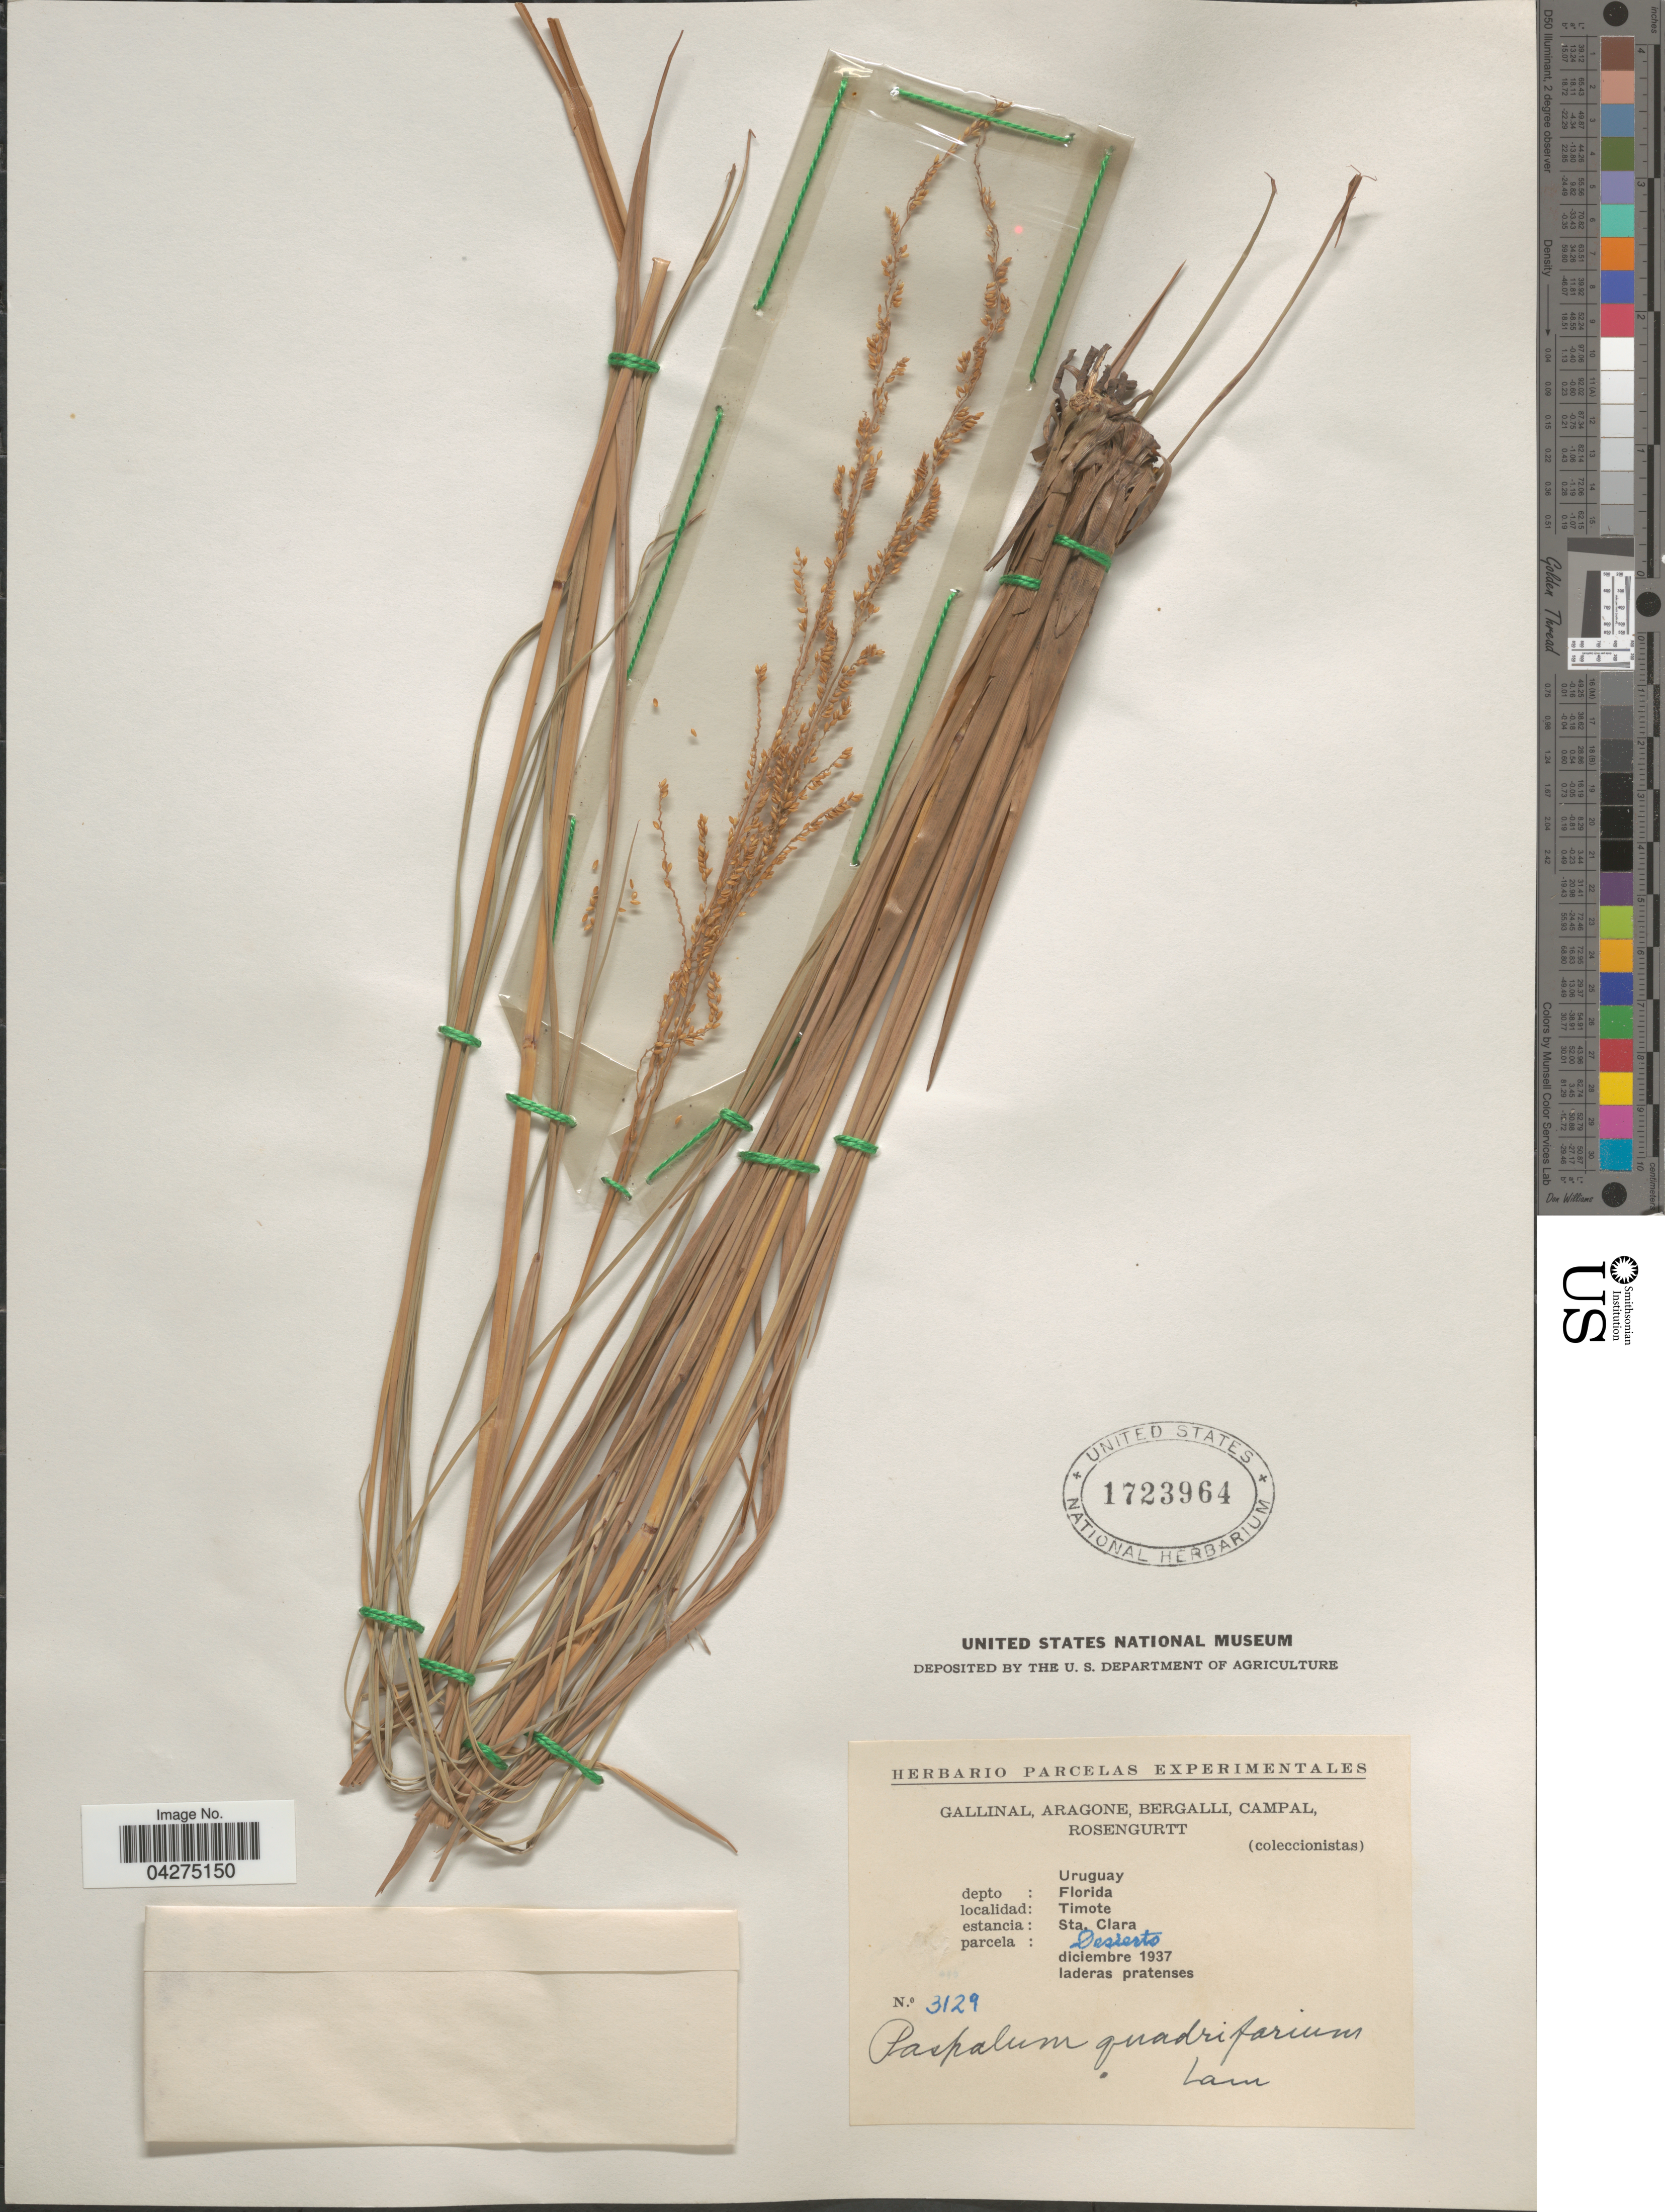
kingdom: Plantae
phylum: Tracheophyta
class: Liliopsida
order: Poales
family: Poaceae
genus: Paspalum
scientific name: Paspalum quadrifarium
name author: Lam.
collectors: -. Gallinal, -- Aragone, -- Bergalli, -- Campal & Rosengurtt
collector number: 3129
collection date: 1937-12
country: Uruguay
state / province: Florida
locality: Depto: Florida. Timote. Estancia: Sta. Clara. Parcela: Desierto.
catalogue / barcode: US 1723964